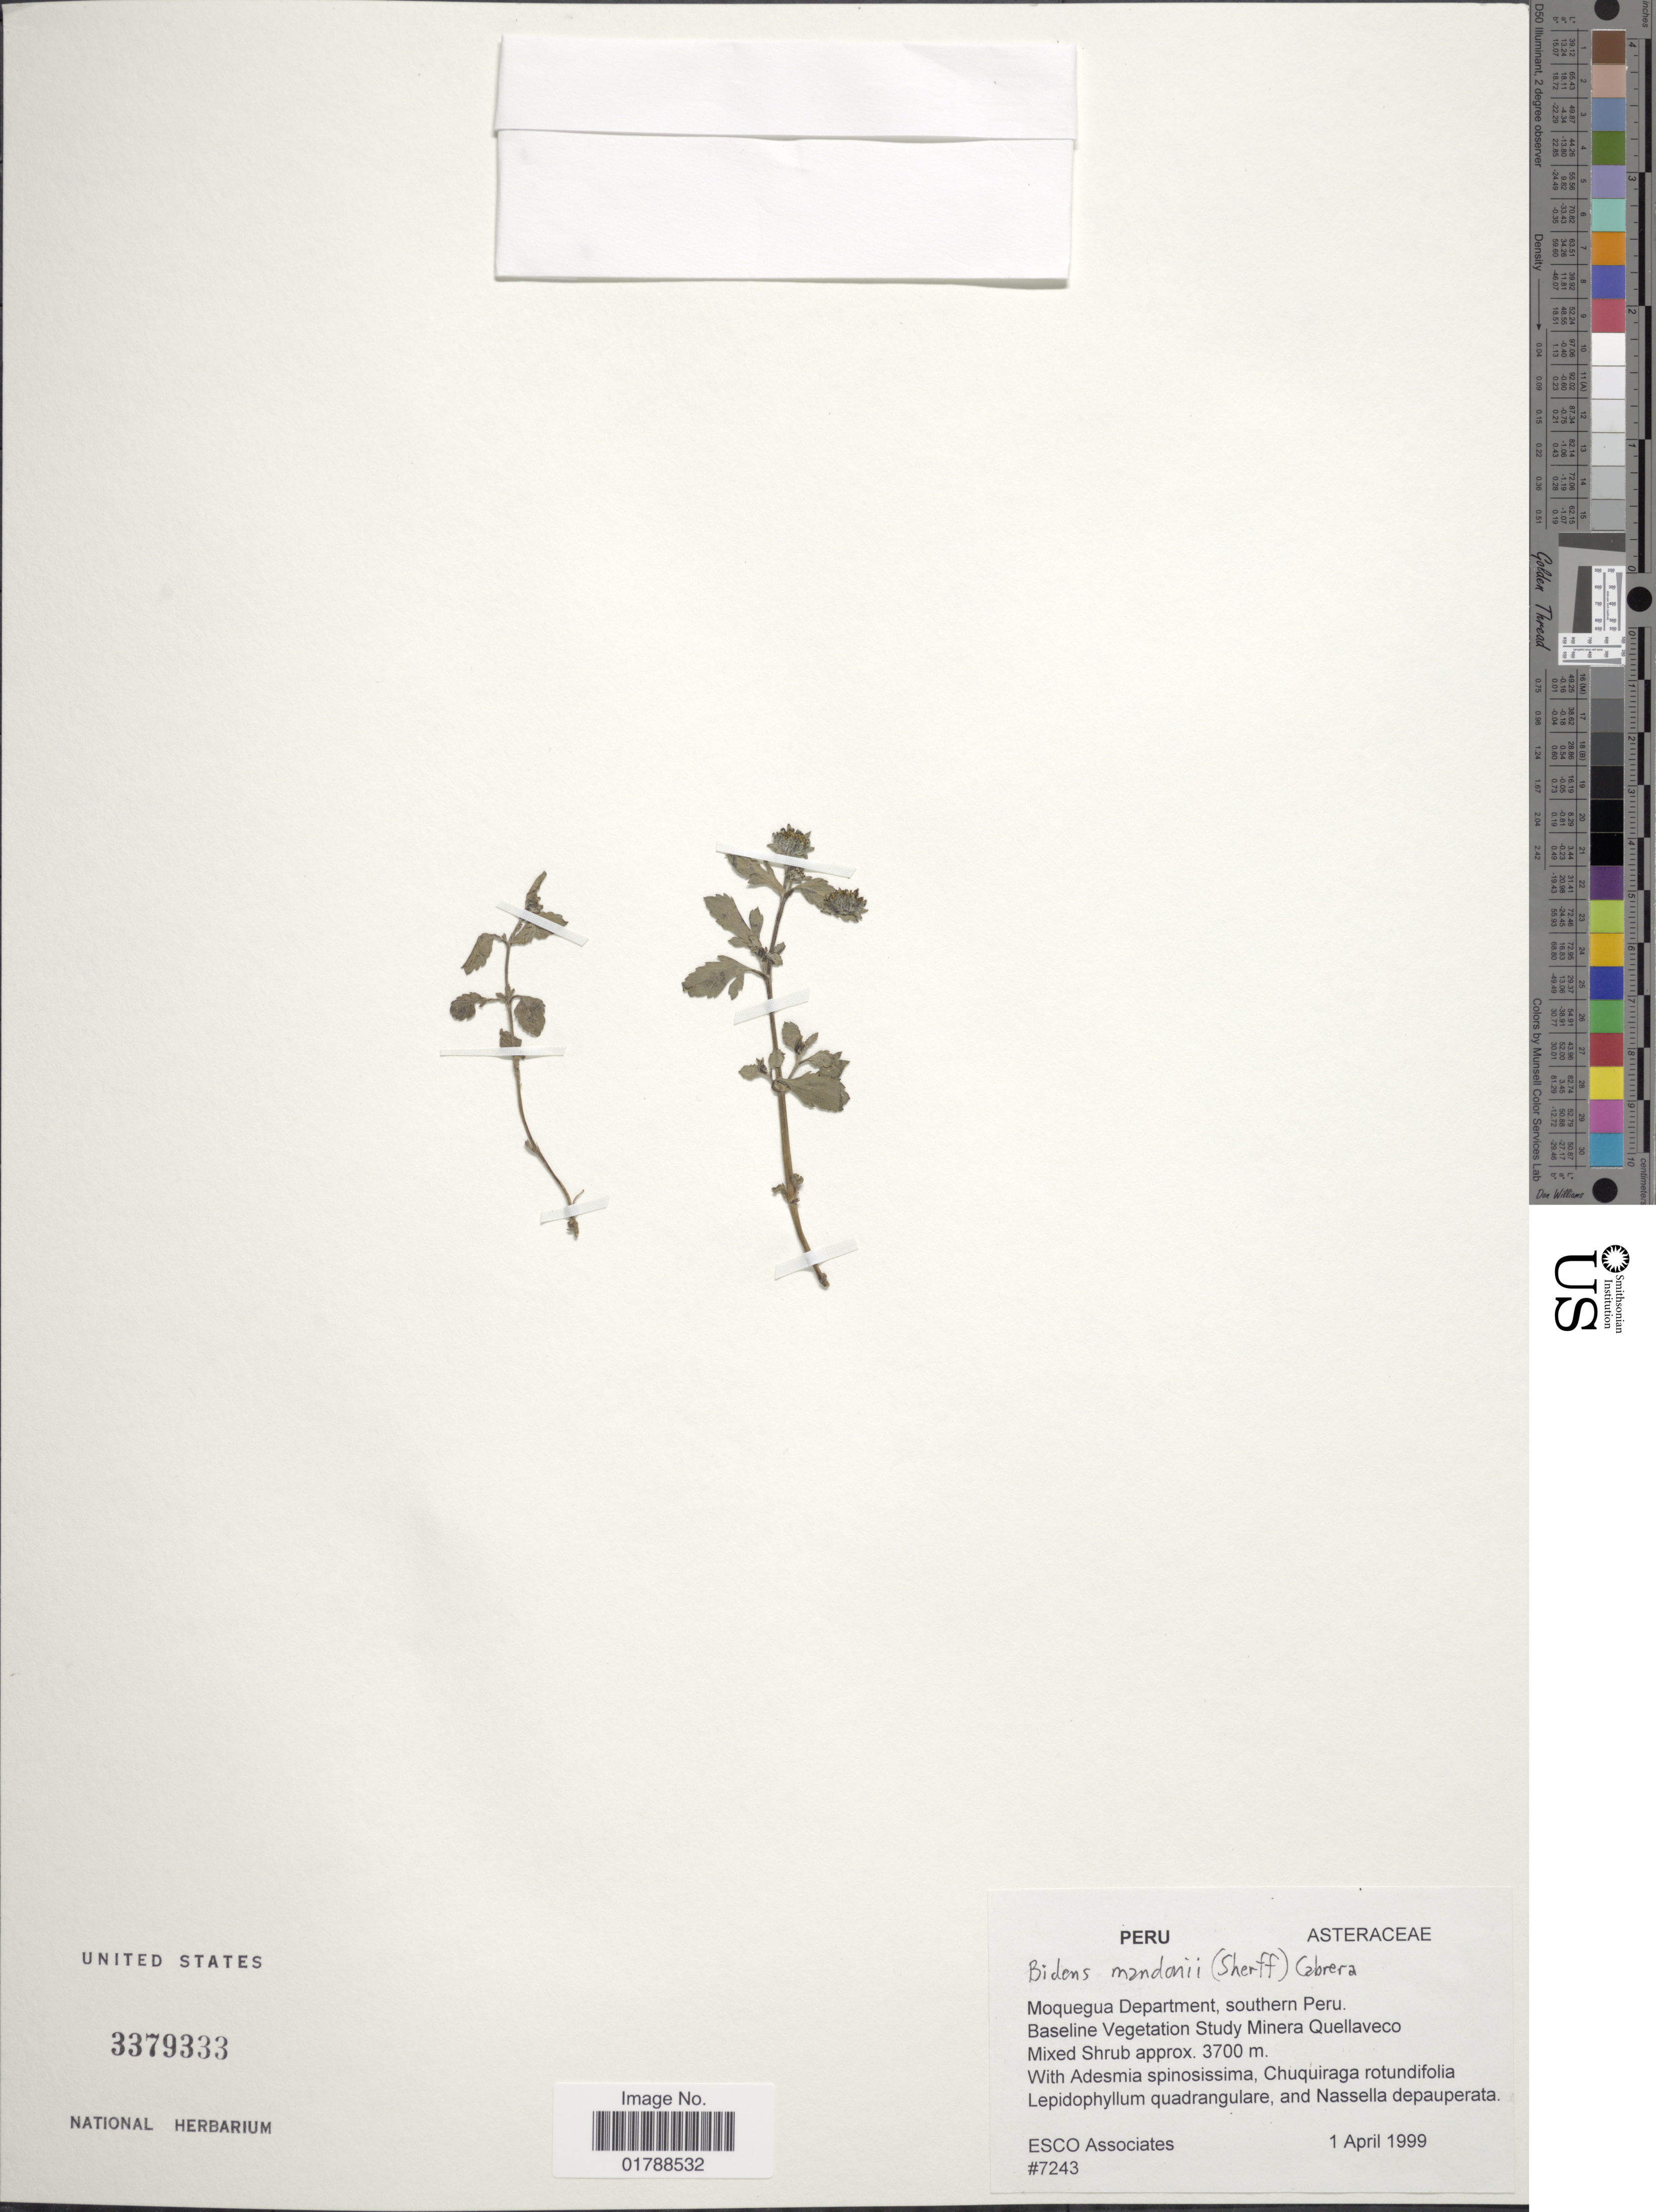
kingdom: Plantae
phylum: Tracheophyta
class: Magnoliopsida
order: Asterales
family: Asteraceae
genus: Bidens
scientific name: Bidens mandonii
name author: (Sherff) Cabrera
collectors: ESCO Associates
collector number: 7243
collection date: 1999-04-01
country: Peru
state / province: Moquegua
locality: Southern Peru. Minera Quellaveco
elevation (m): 3700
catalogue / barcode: US 3379333